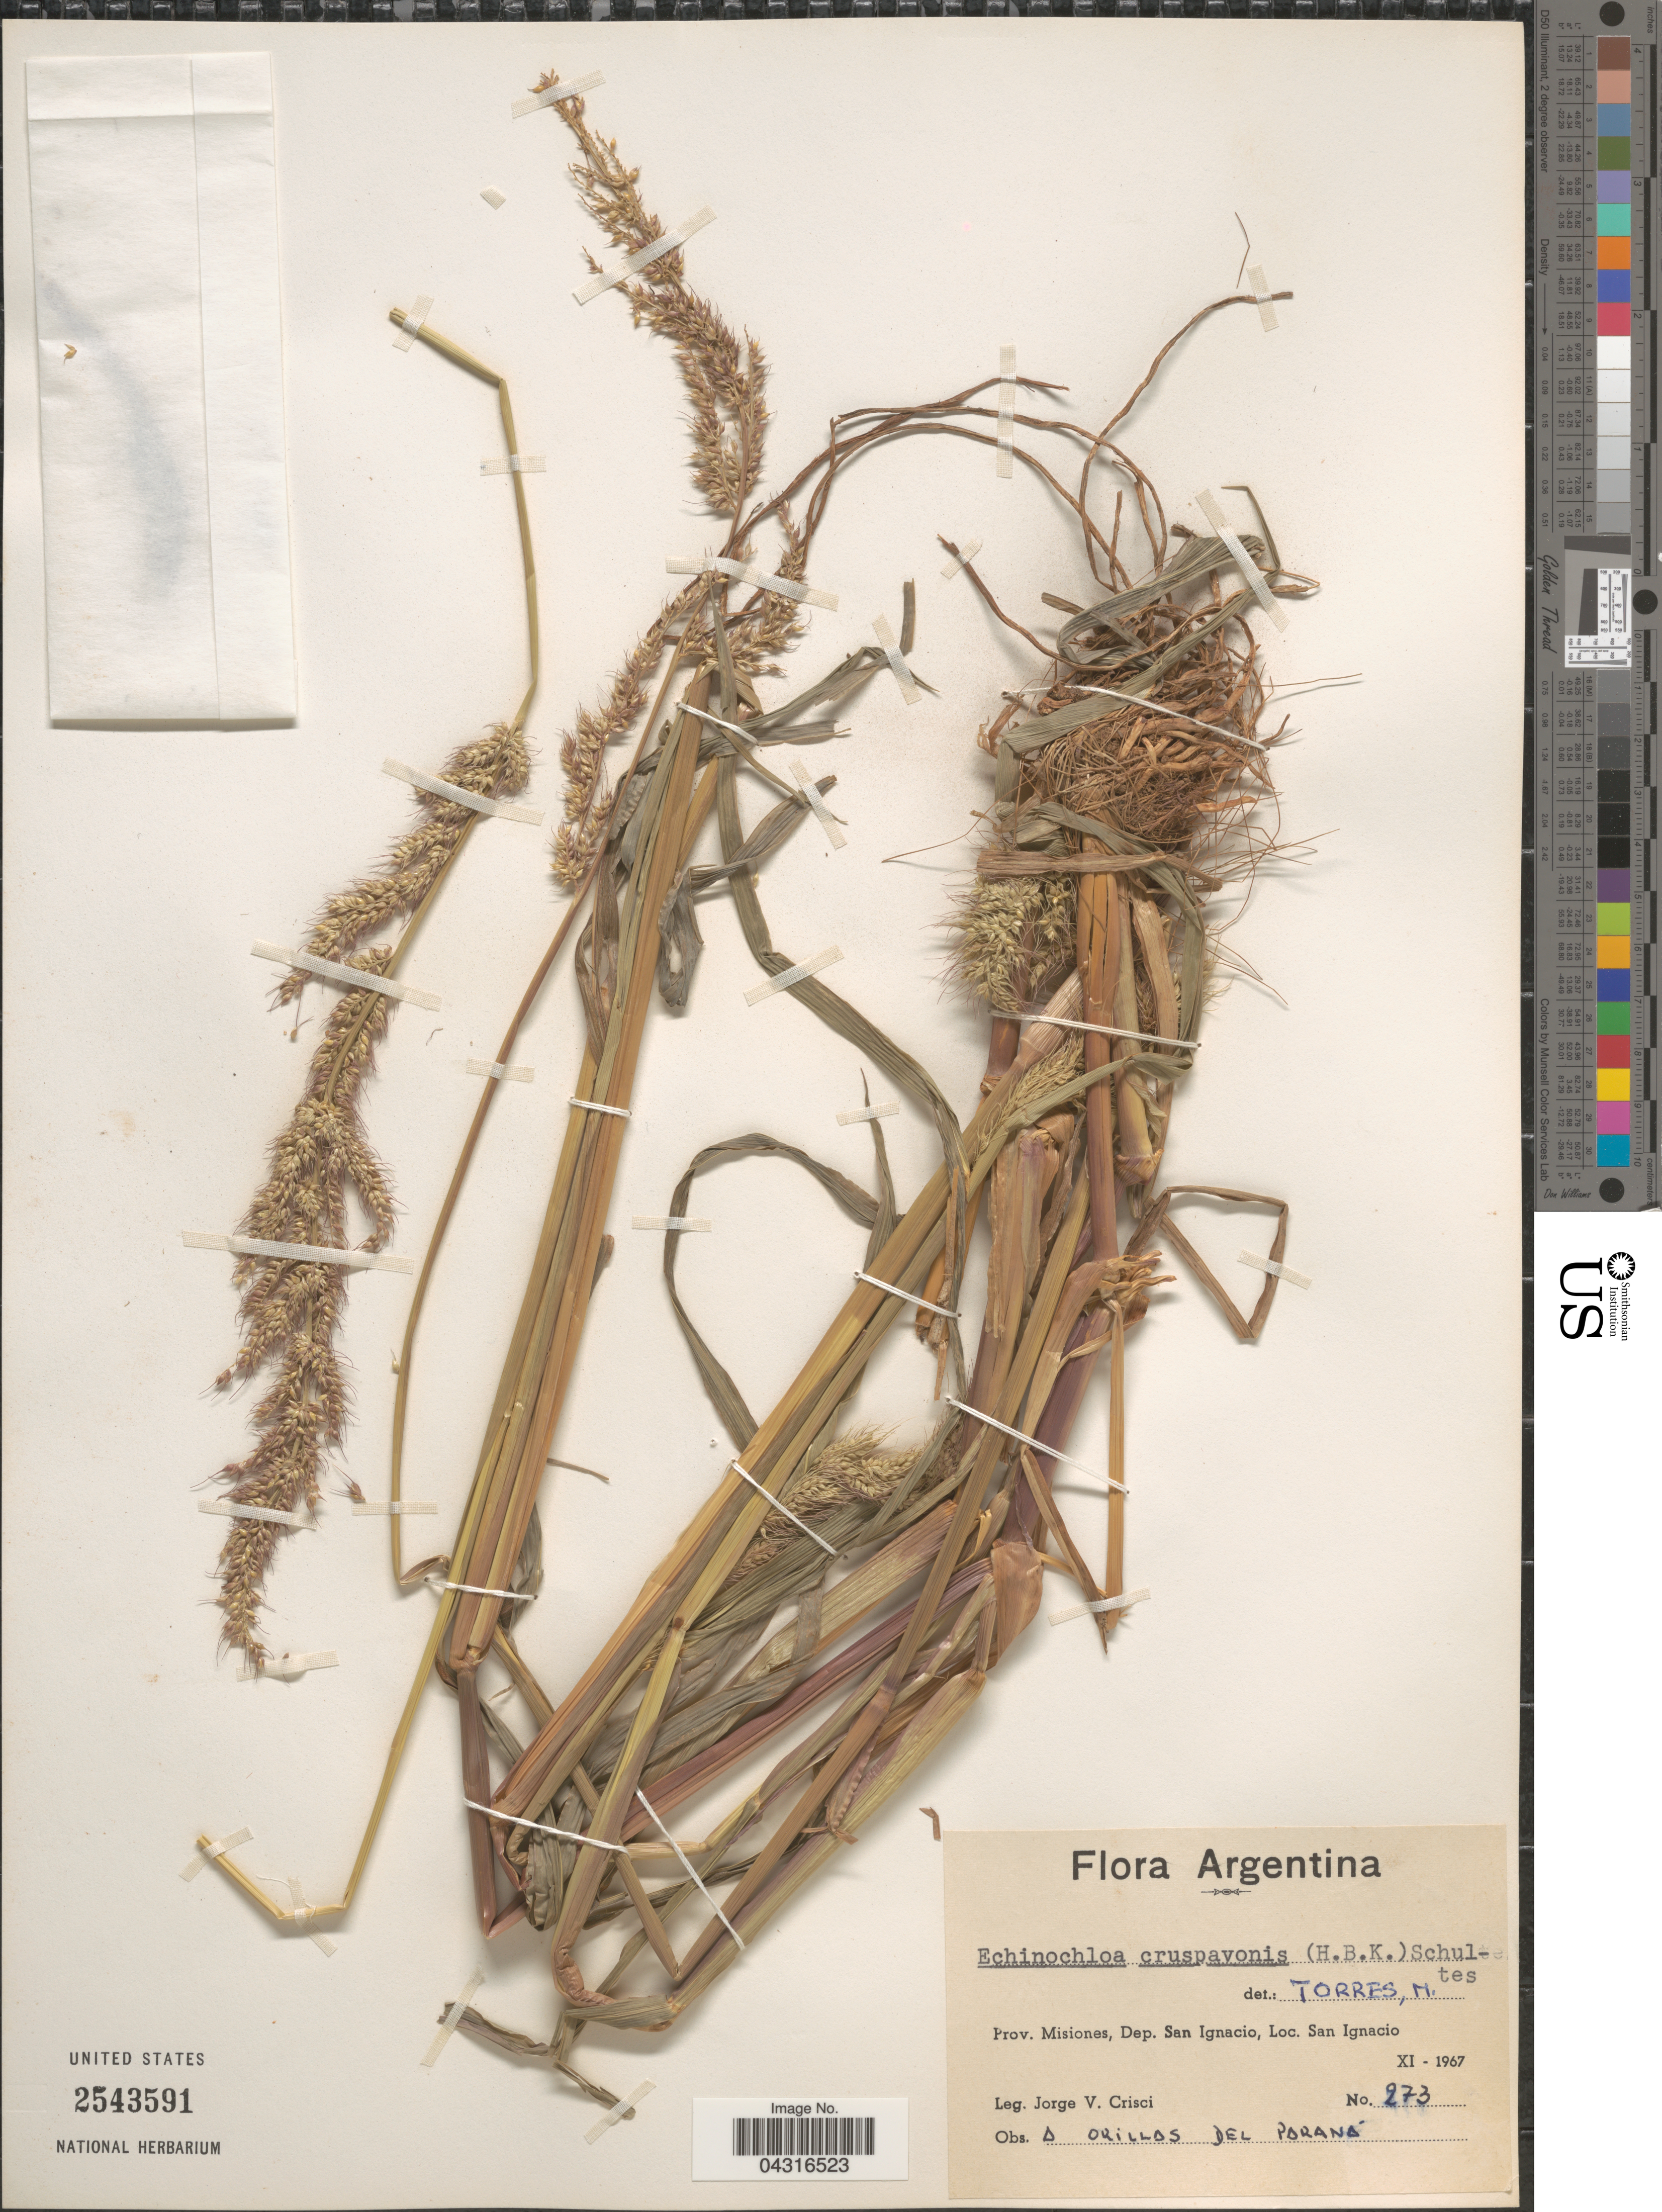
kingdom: Plantae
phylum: Tracheophyta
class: Liliopsida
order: Poales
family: Poaceae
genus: Echinochloa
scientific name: Echinochloa crus-pavonis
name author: (Kunth) Schult.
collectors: J. Crisci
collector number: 273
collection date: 1967-11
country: Argentina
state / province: Misiones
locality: Dep. San Ignacio. San Ignacio. A Orillas del Paraná.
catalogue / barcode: US 2543591